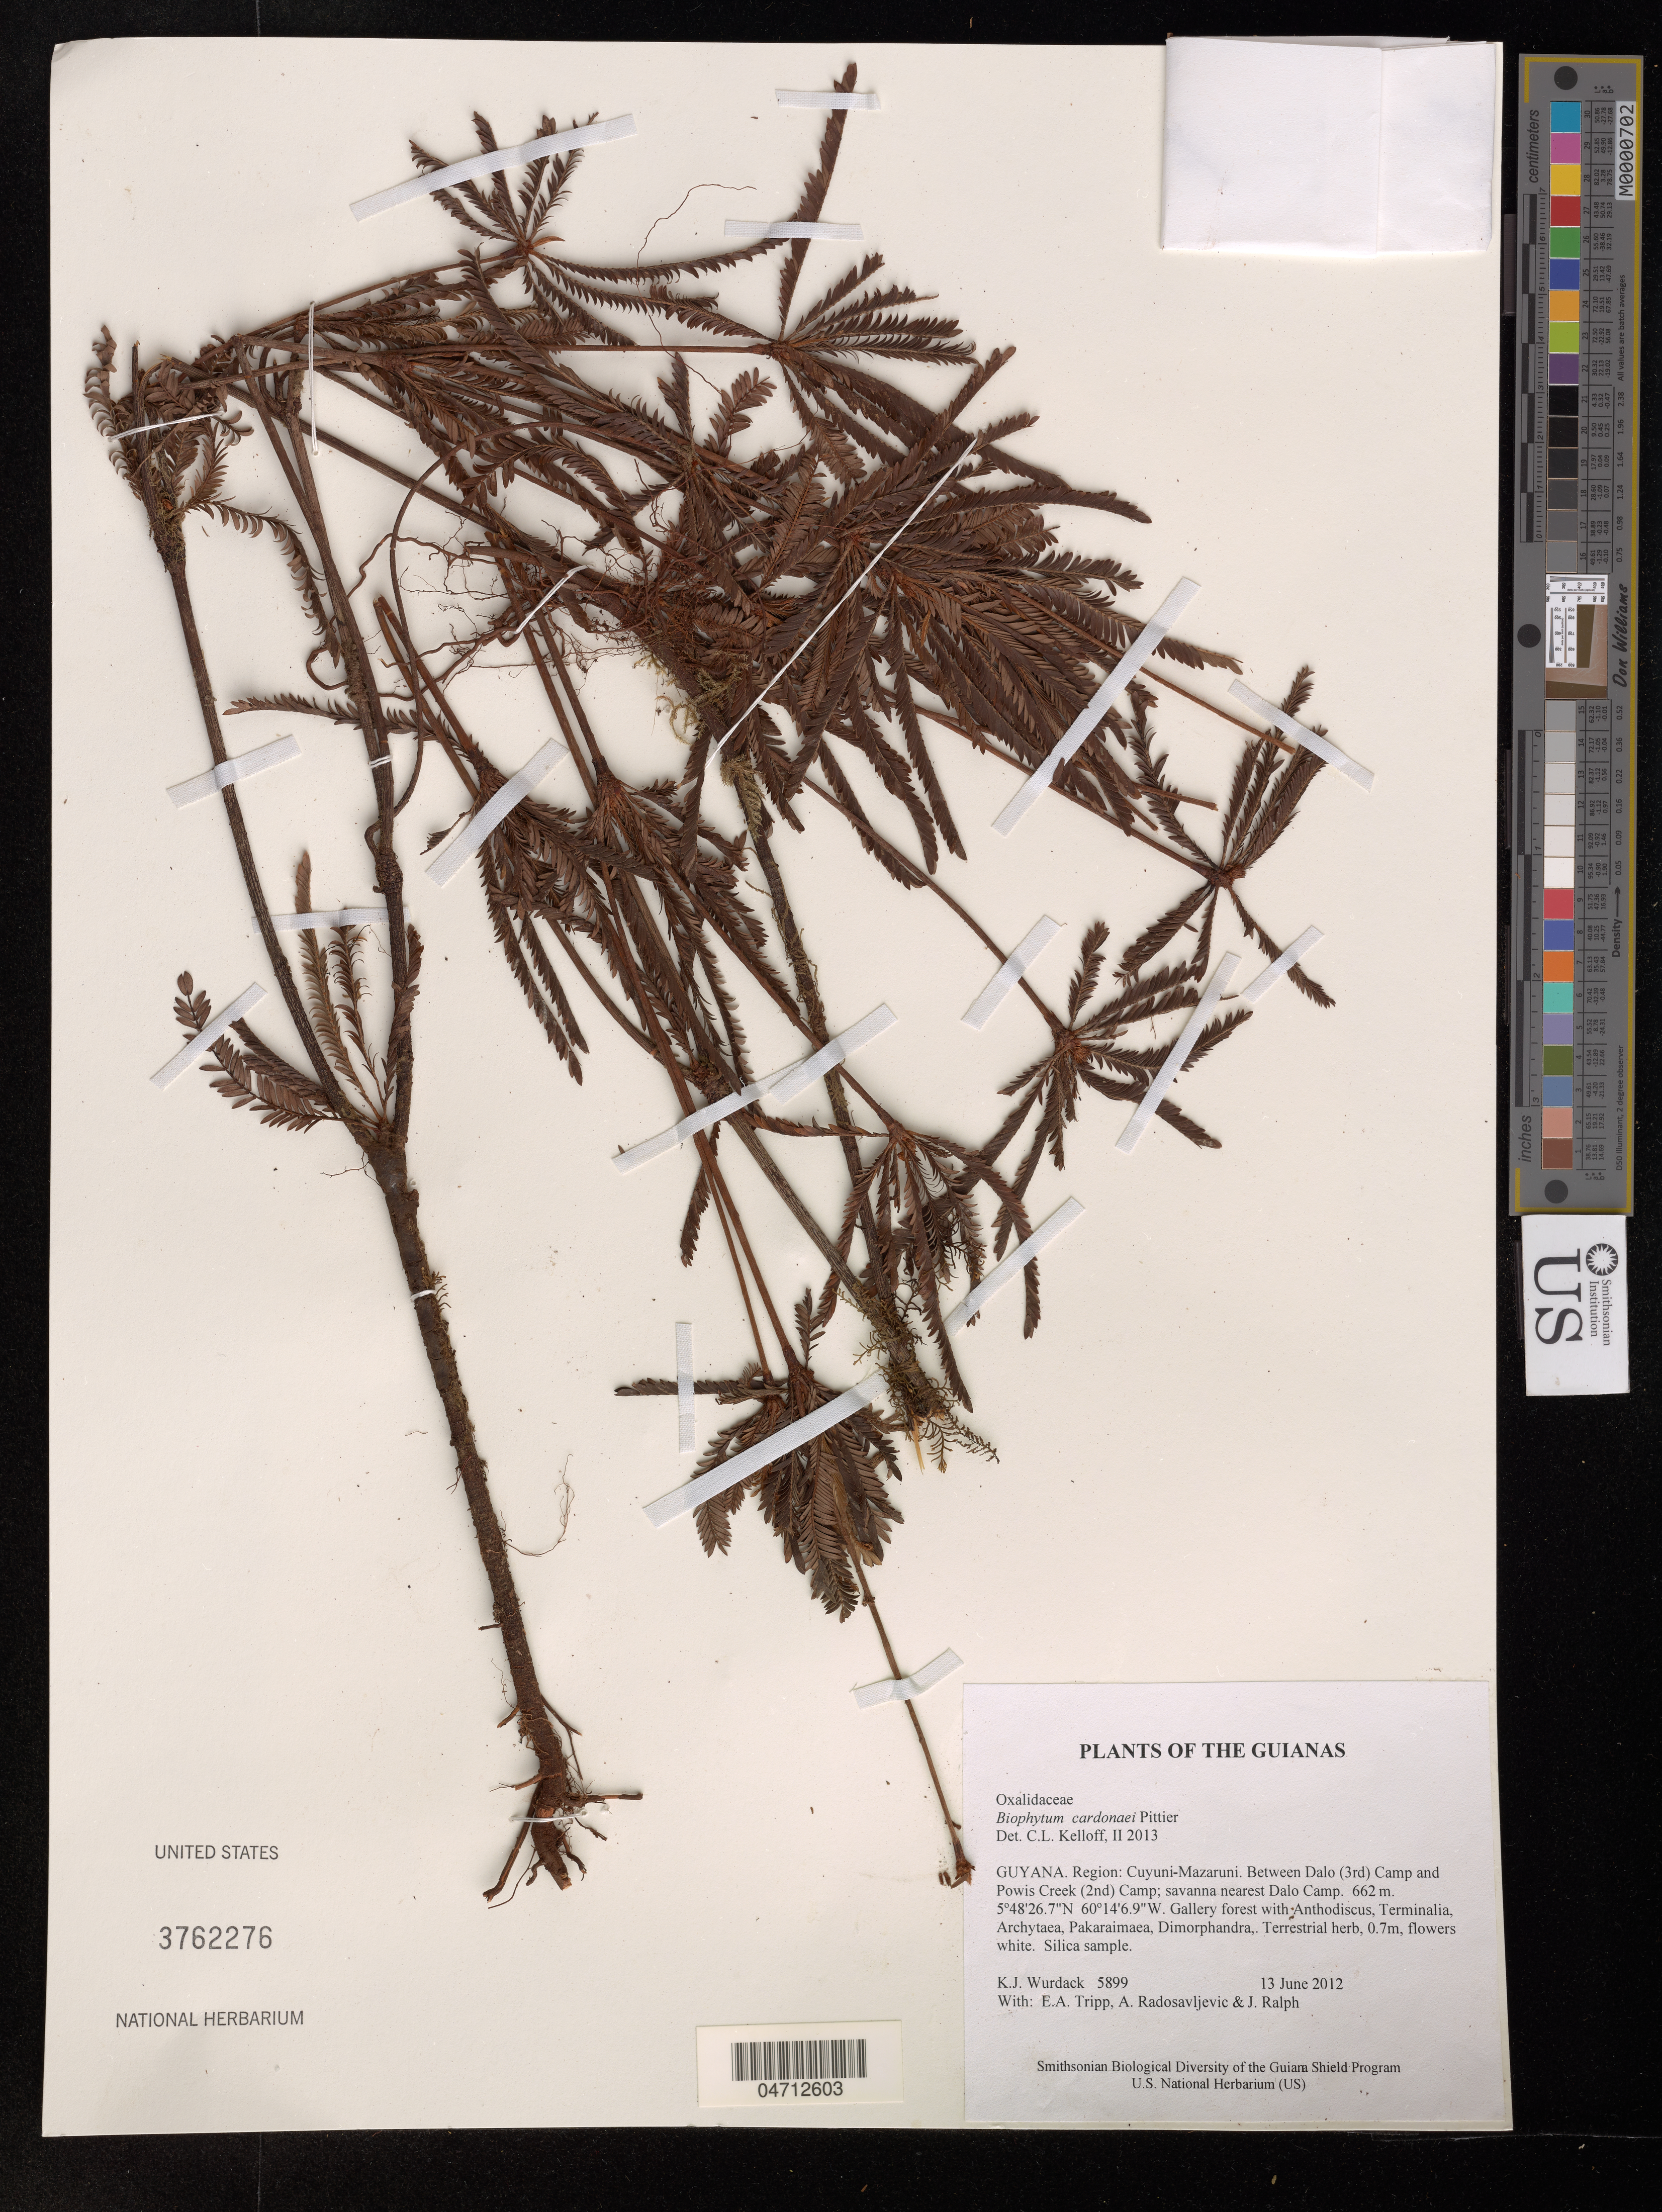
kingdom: Plantae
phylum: Tracheophyta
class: Magnoliopsida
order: Oxalidales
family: Oxalidaceae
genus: Biophytum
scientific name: Biophytum cardonaei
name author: Pittier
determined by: Kelloff, Carol L., (US), Smithsonian Institution - National Museum of Natural History (UNITED STATES)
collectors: K. Wurdack, E. Tripp, A. Radosavljevic & J. Ralph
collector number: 5899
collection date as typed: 13 June 2012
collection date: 2012-06-13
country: Guyana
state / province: Cuyuni-Mazaruni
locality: Between Dalo (3rd) Camp and Powis Creek (2nd) Camp; savanna nearest Dalo Camp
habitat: Gallery forest with Anthodiscus, Terminalia, Archytaea, Pakaraimaea, Dimorphandra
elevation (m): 662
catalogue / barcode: US 3762276